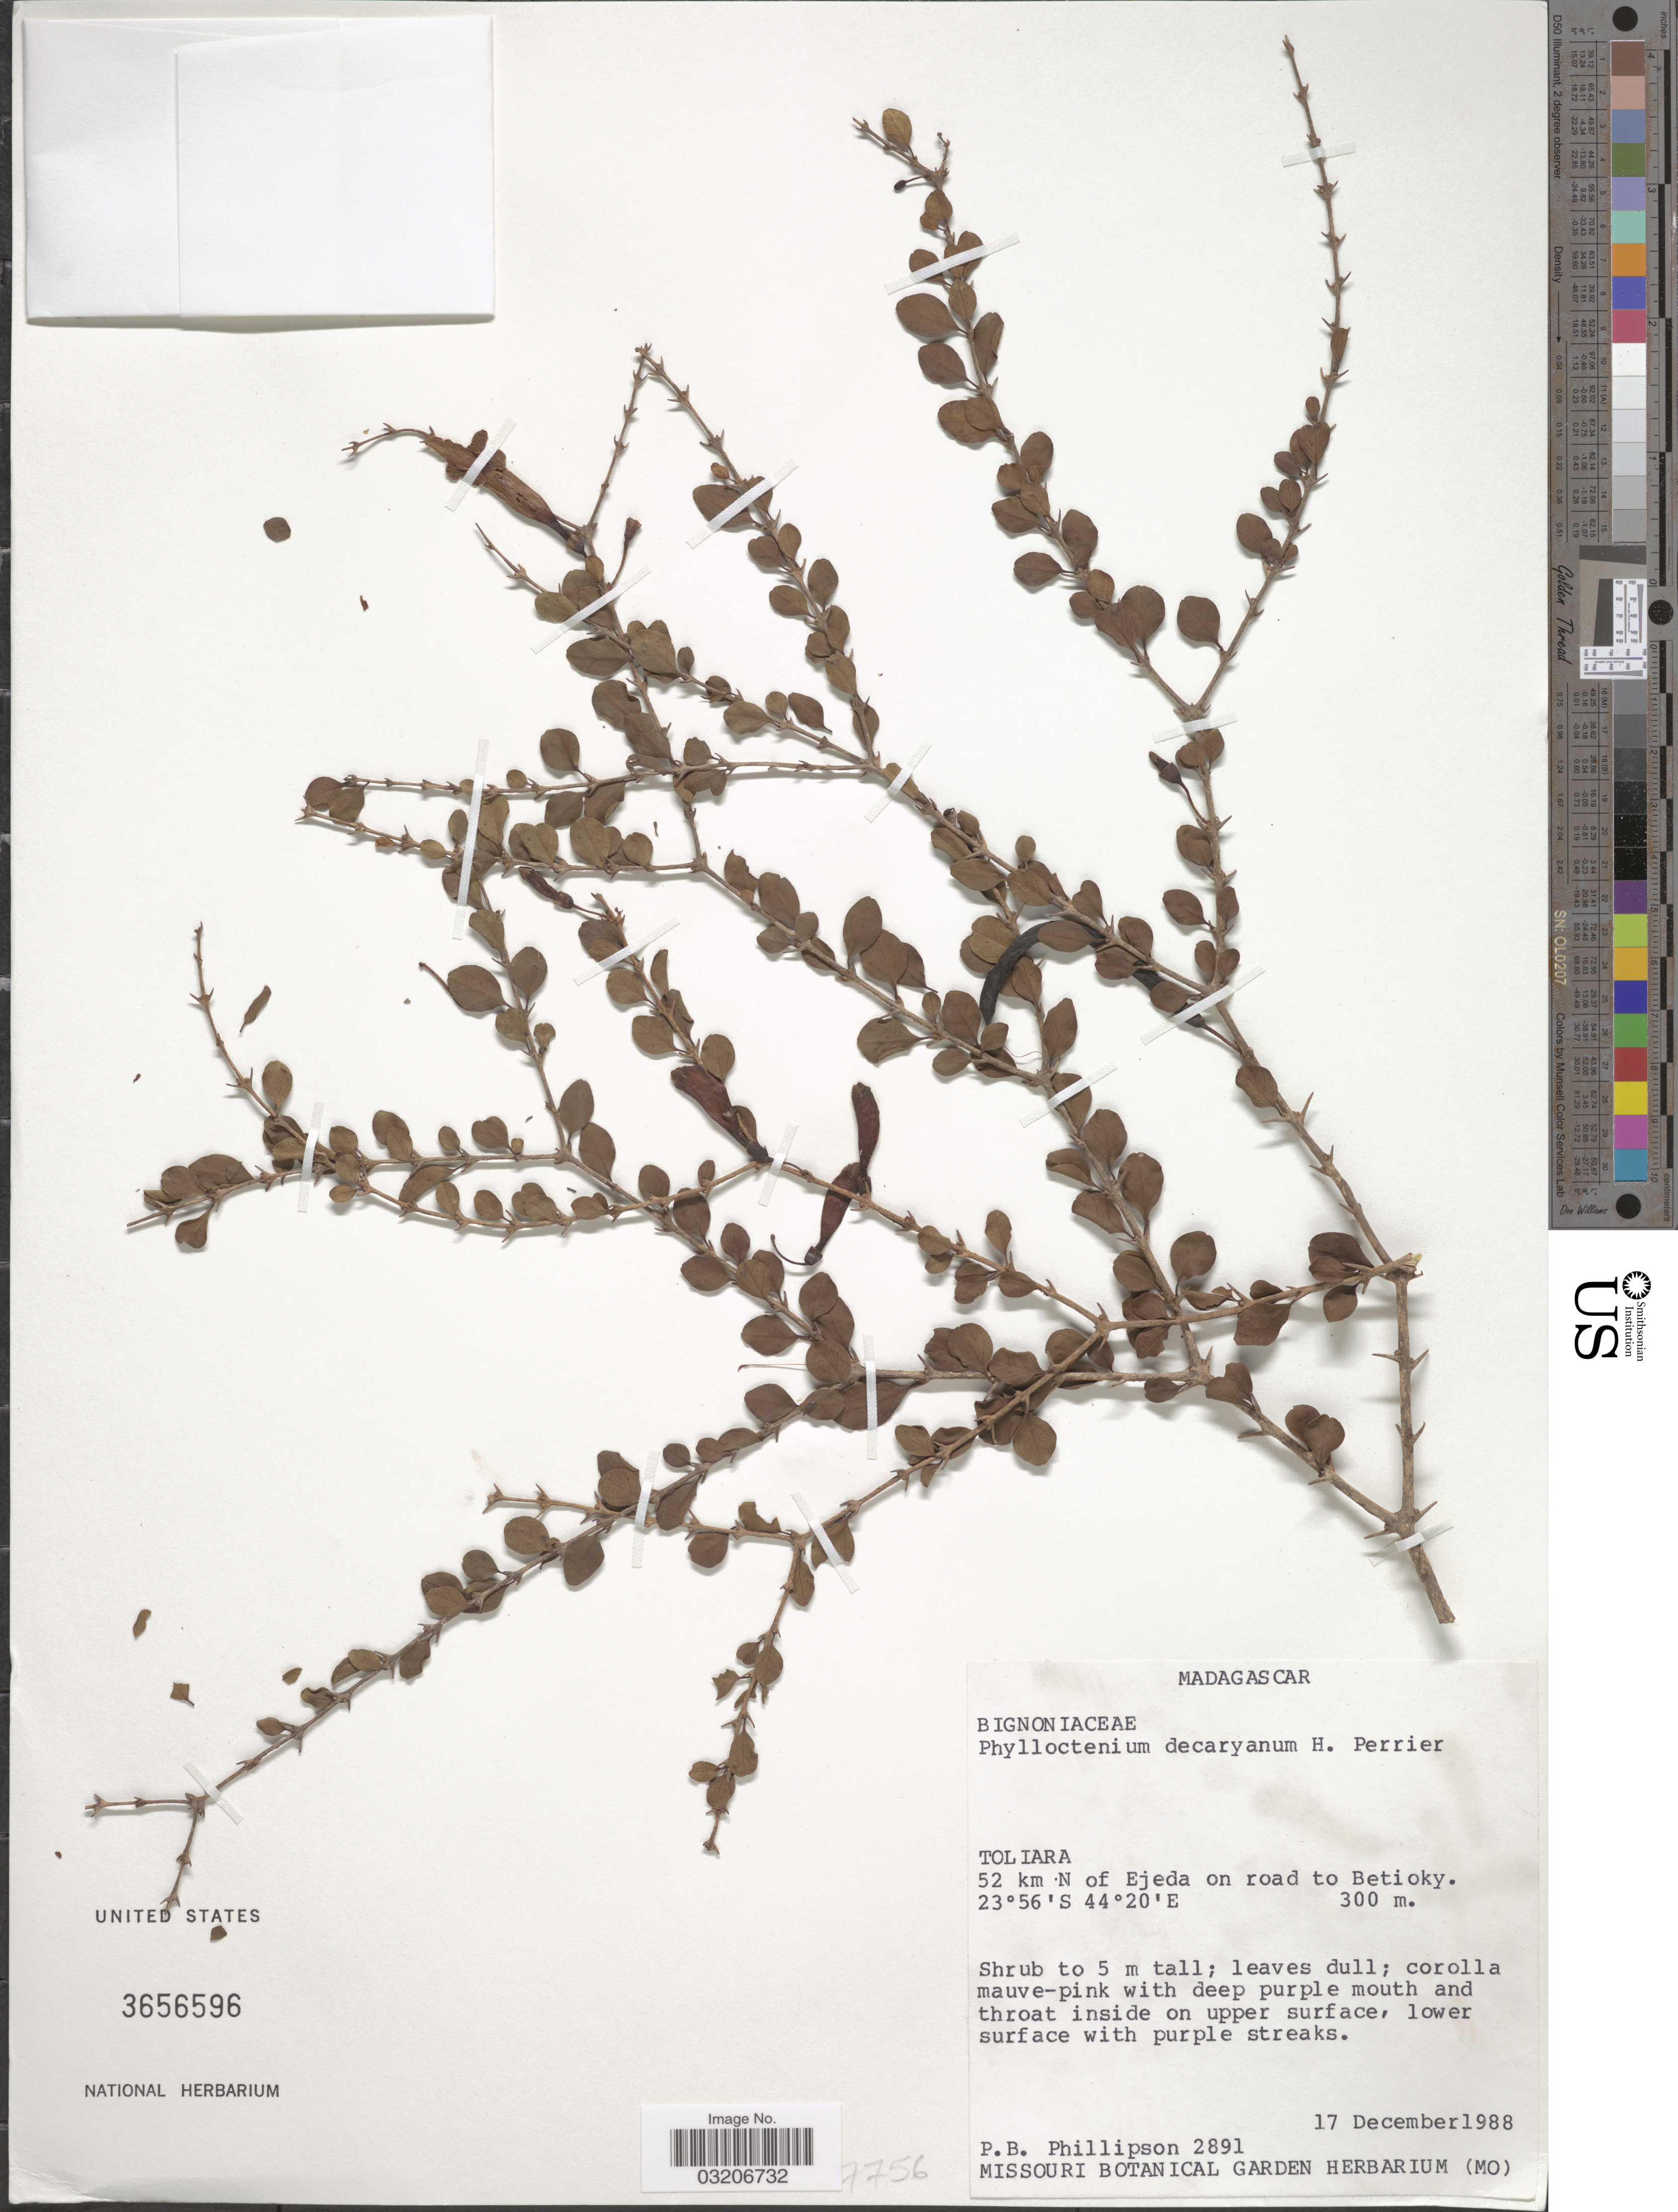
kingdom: Plantae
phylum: Tracheophyta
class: Magnoliopsida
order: Lamiales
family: Bignoniaceae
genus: Phylloctenium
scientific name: Phylloctenium decaryanum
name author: H. Perrier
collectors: P. B. Phillipson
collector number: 2891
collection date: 1988-12-17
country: Madagascar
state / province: Atsimo-Andrefana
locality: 52 km N of Ejeda on road to Betioky.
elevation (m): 300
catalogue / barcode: US 3656596